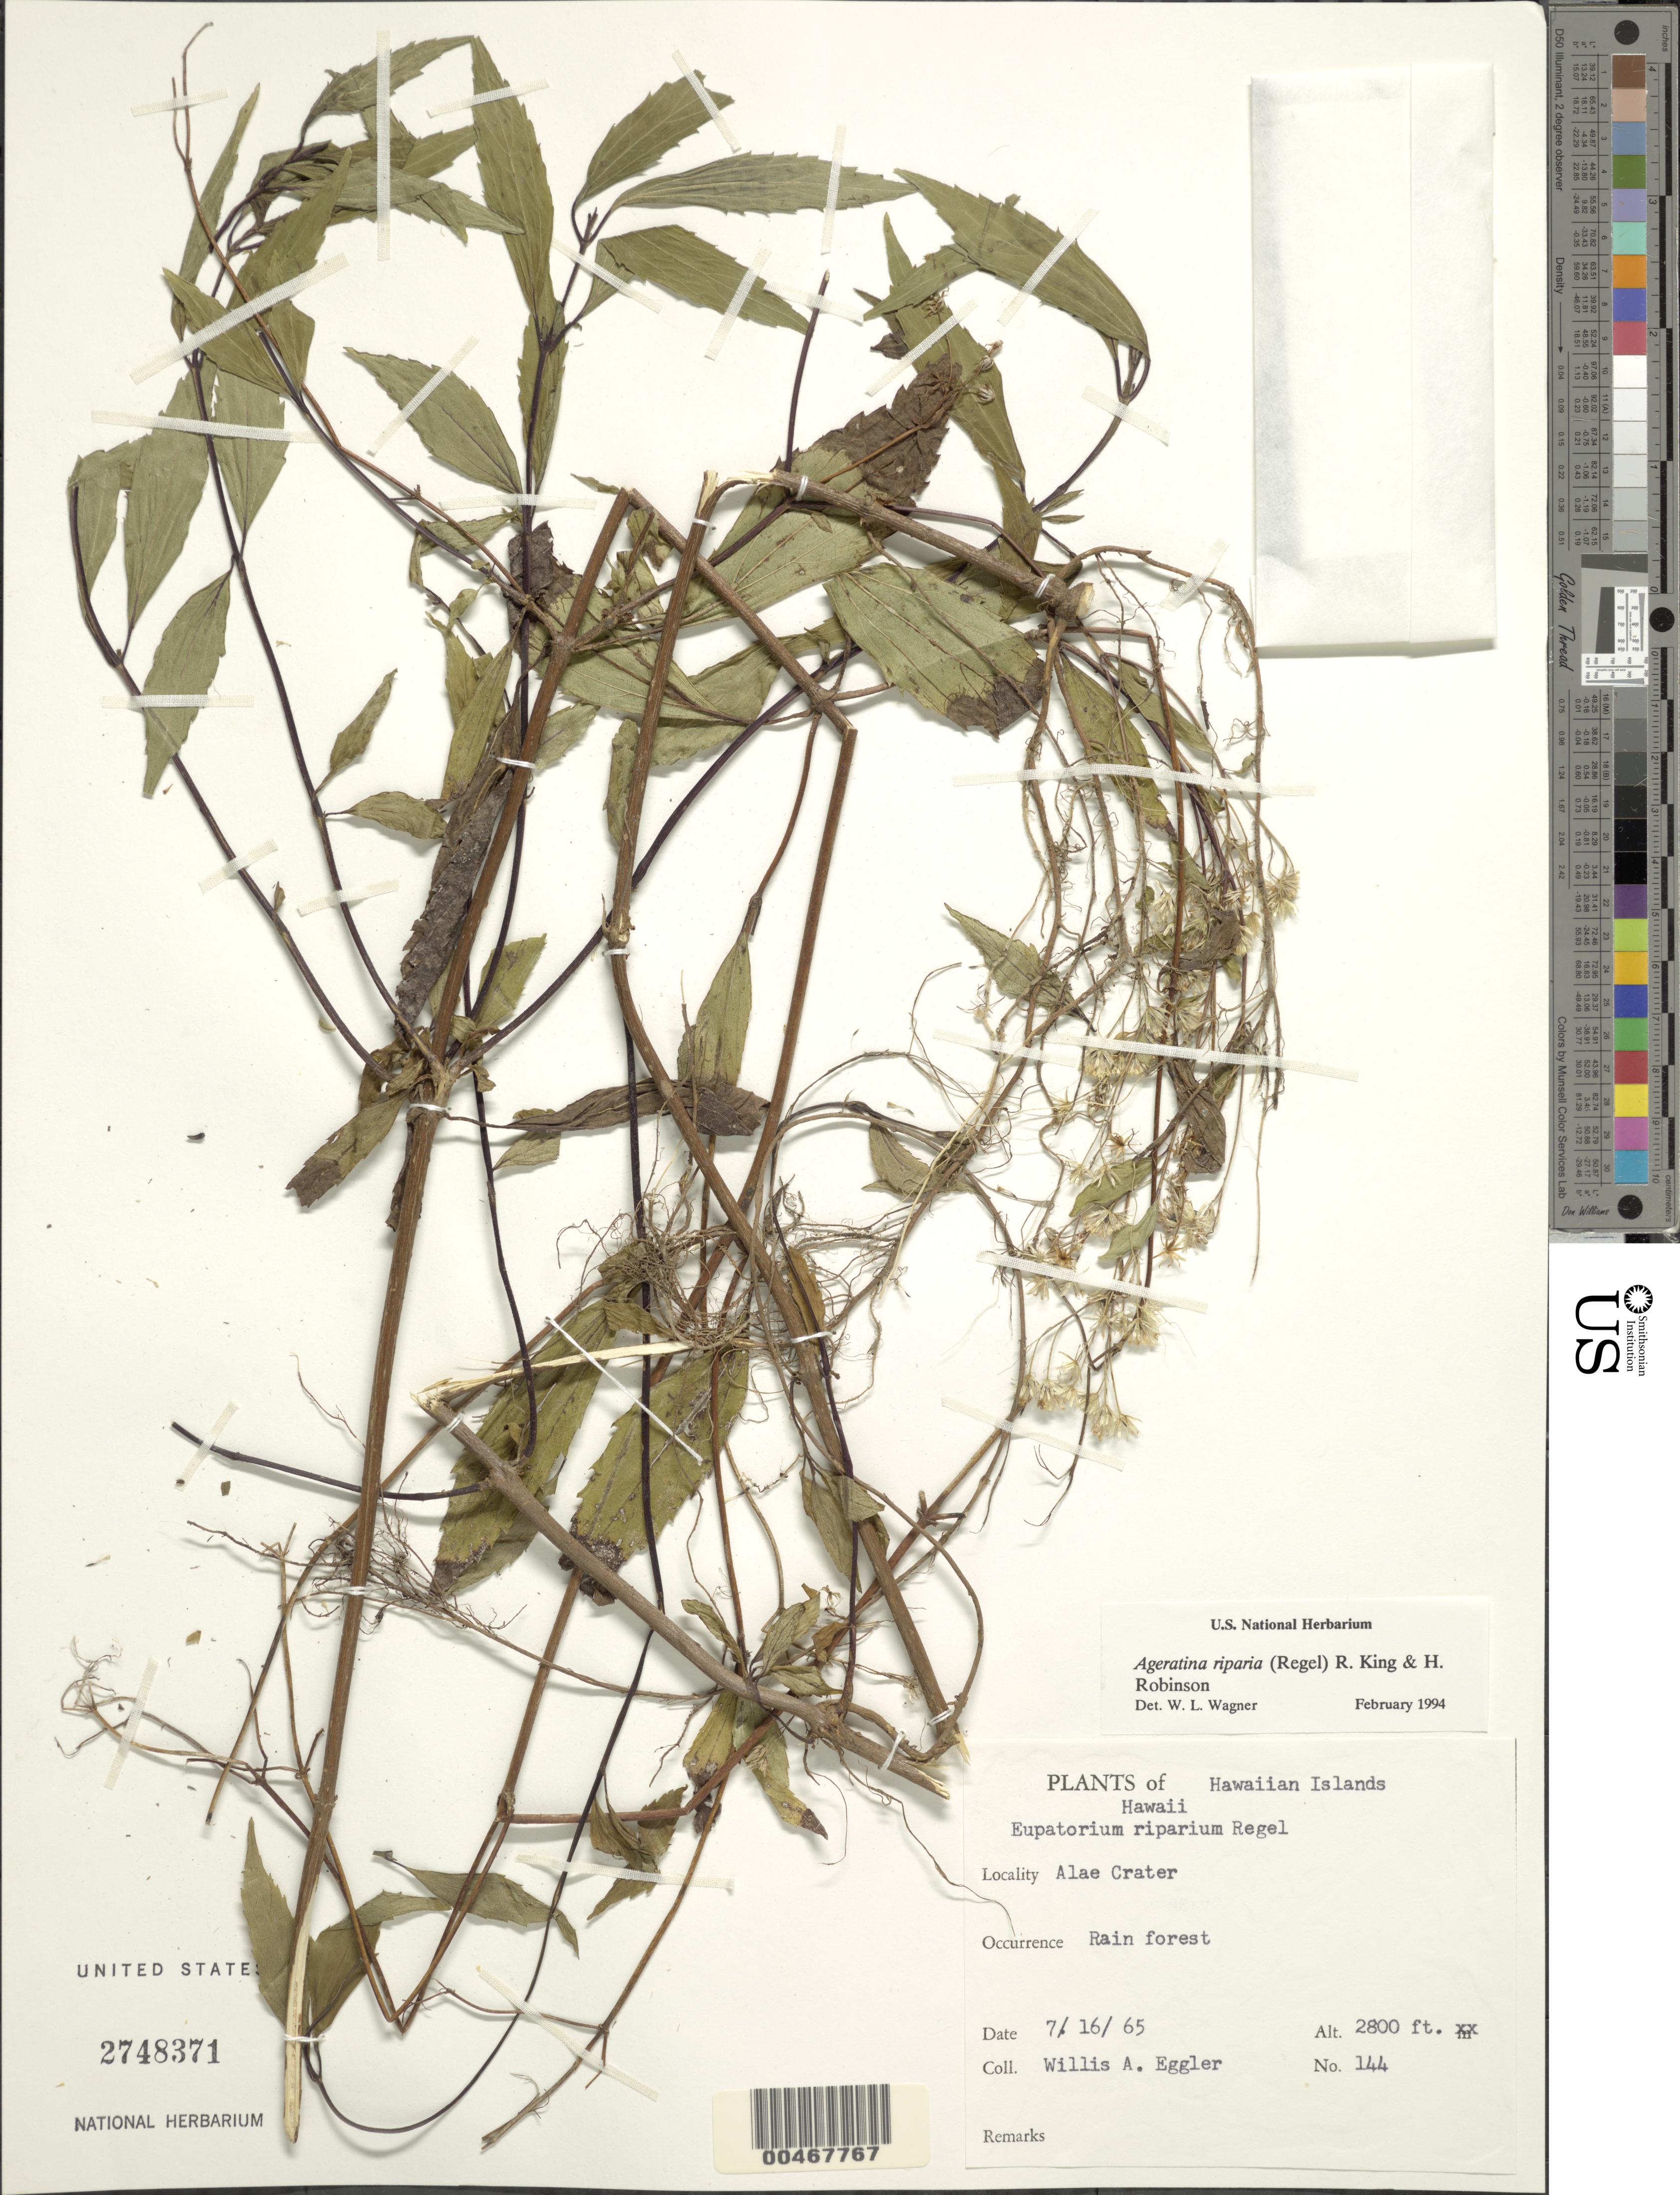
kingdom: Plantae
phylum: Tracheophyta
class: Magnoliopsida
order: Asterales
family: Asteraceae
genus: Ageratina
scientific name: Ageratina riparia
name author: (Regel) R.M. King & H. Rob.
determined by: Wagner, W. L., (BOT), Smithsonian Institution - National Museum of Natural History (UNITED STATES)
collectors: W. A. Eggler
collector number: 144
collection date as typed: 16 Jul 1965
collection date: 1965-07-16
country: United States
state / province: Hawaii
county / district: Hawaii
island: Hawaii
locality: Alae Crater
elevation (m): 853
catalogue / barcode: US 2748371